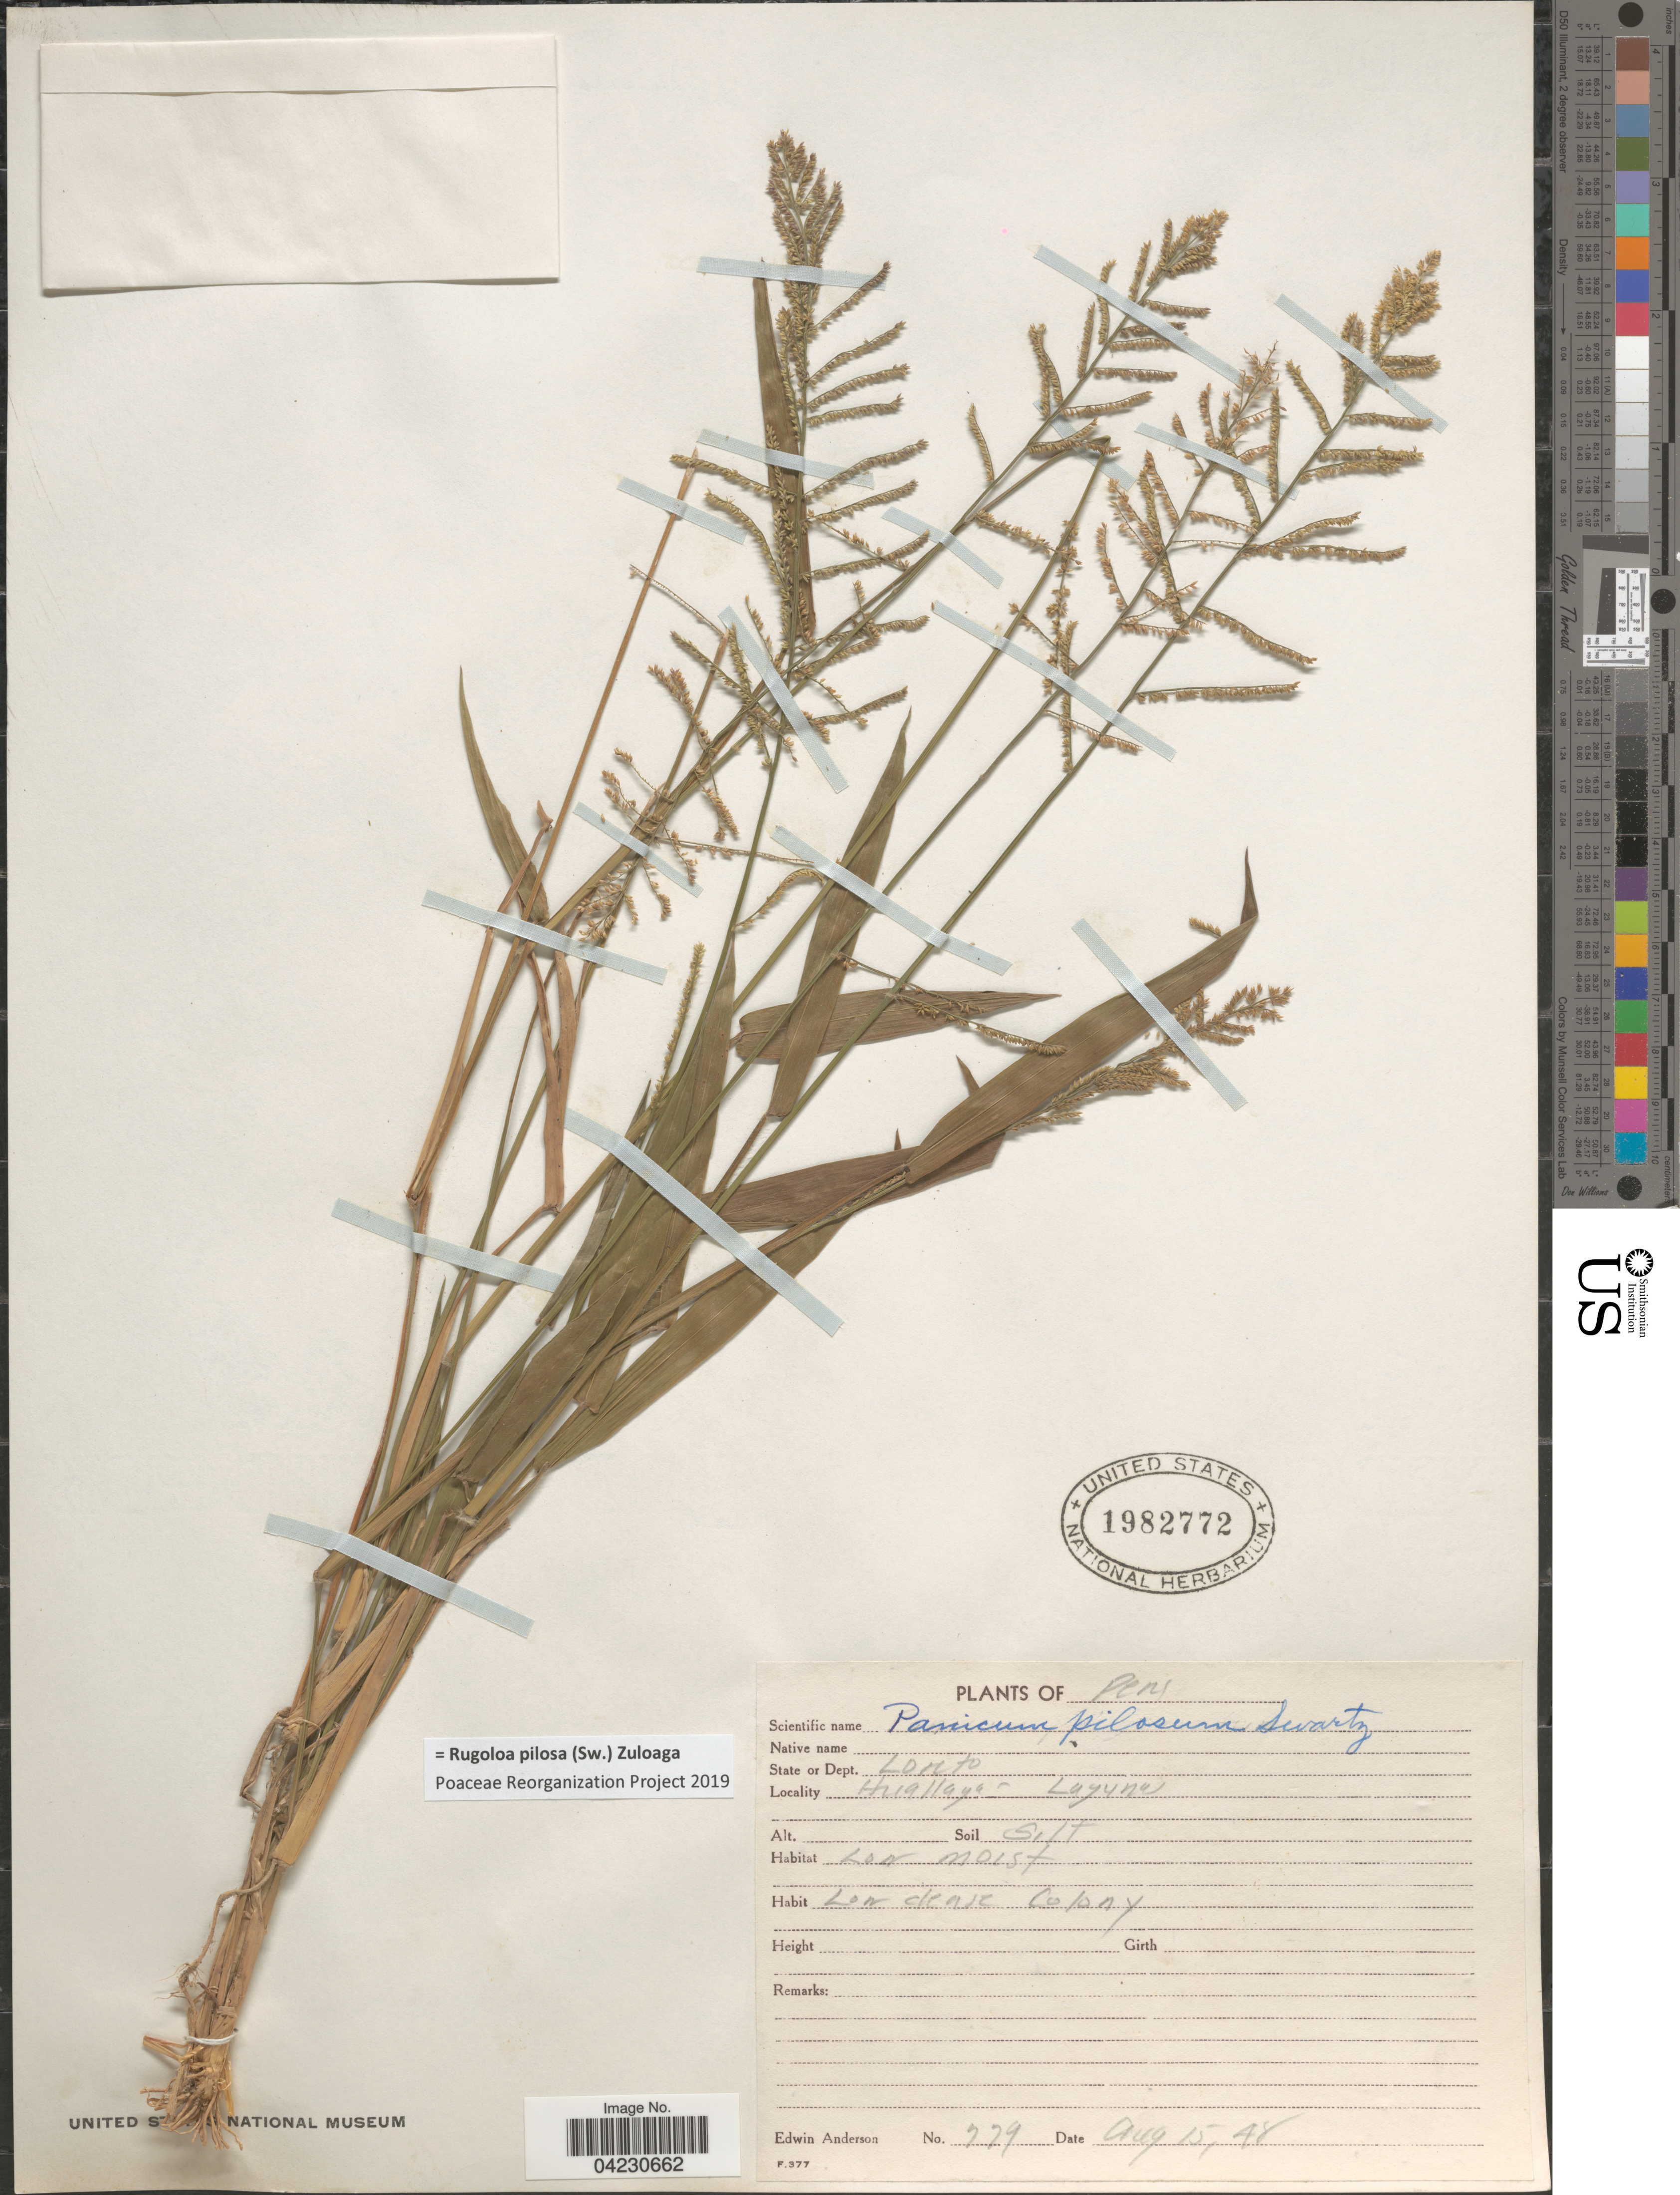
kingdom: Plantae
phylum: Tracheophyta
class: Liliopsida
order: Poales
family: Poaceae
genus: Rugoloa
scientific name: Rugoloa pilosa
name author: (Sw.) Zuloaga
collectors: E. Anderson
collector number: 779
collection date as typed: Transcribed d/m/y: 15/8/48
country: Peru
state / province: Loreto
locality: State or Dept. Loreto. Huallago- Laguna.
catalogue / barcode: US 1982772